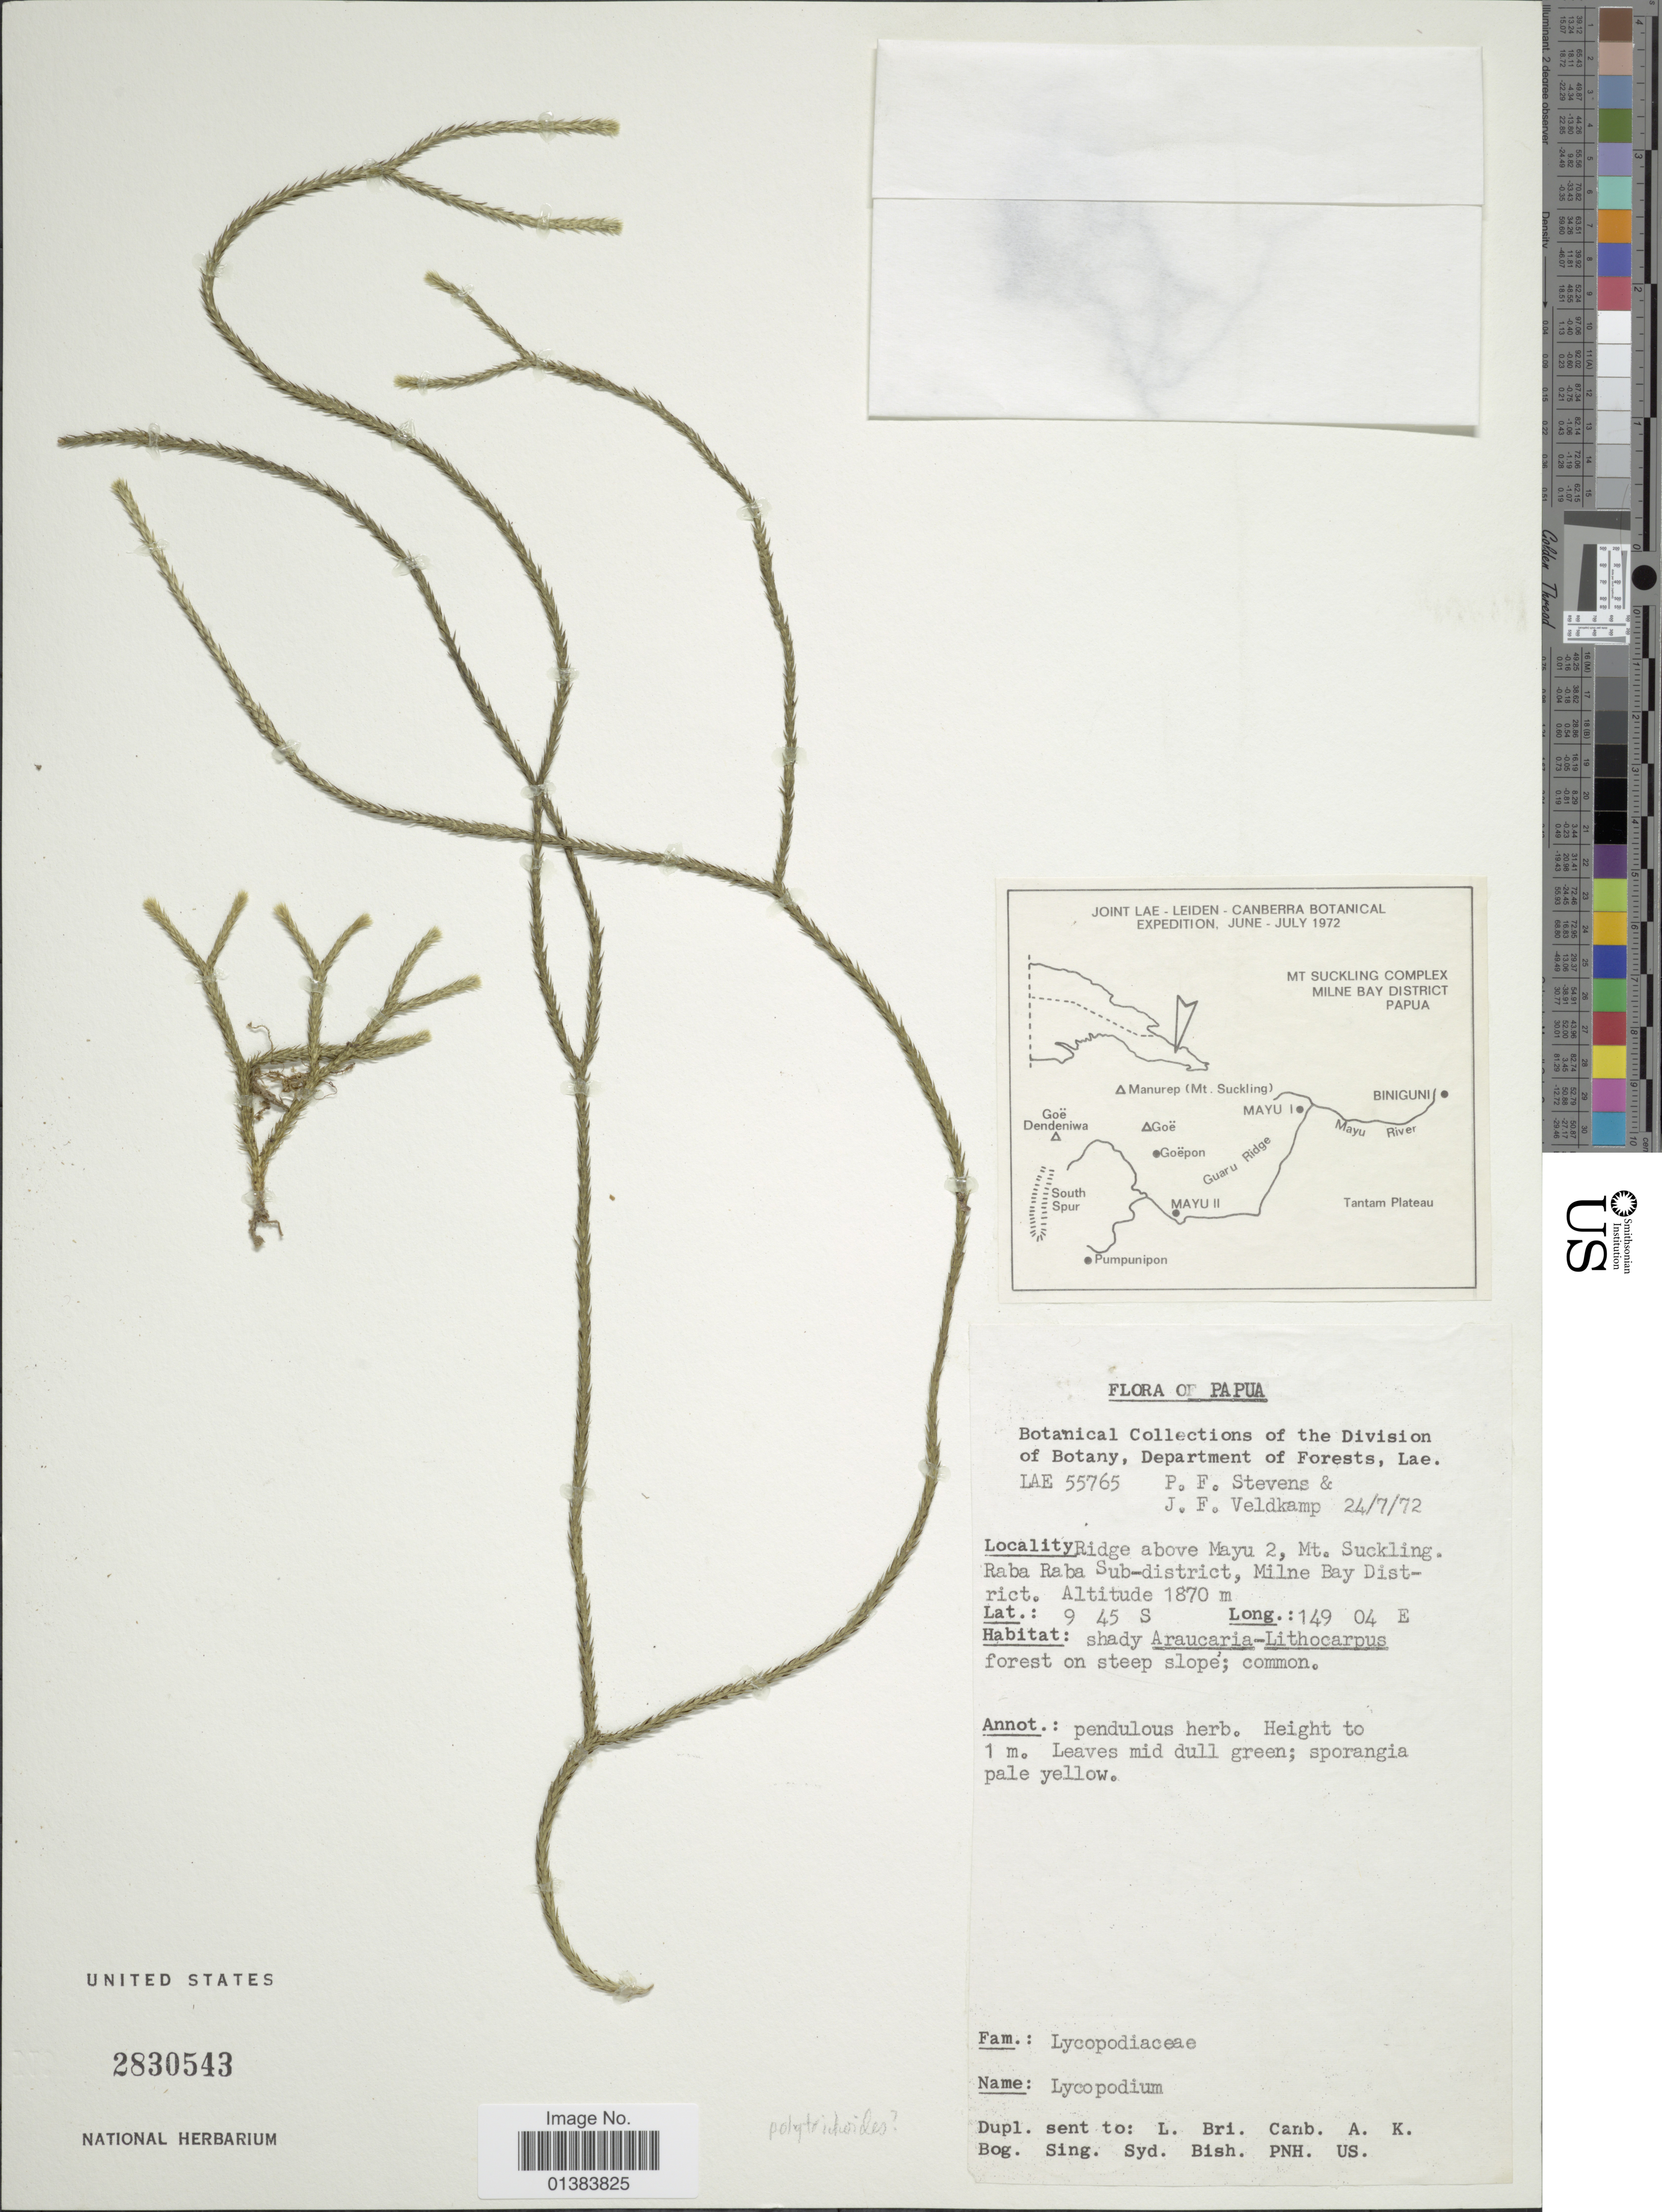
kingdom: Plantae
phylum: Tracheophyta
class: Lycopodiopsida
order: Lycopodiales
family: Lycopodiaceae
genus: Phlegmariurus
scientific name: Phlegmariurus creber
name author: (Alderw.) A. R. Field & Bostock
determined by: Field, A. R.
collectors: P. F. Stevens & J. F. Veldkamp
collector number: LAE55765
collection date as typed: Transcribed d/m/y: 24/7/72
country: Papua New Guinea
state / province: Milne Bay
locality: Ridge above Mayu 2, Mt. Suckling. Raba Raba Sub-district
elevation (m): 1870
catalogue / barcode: US 2830543